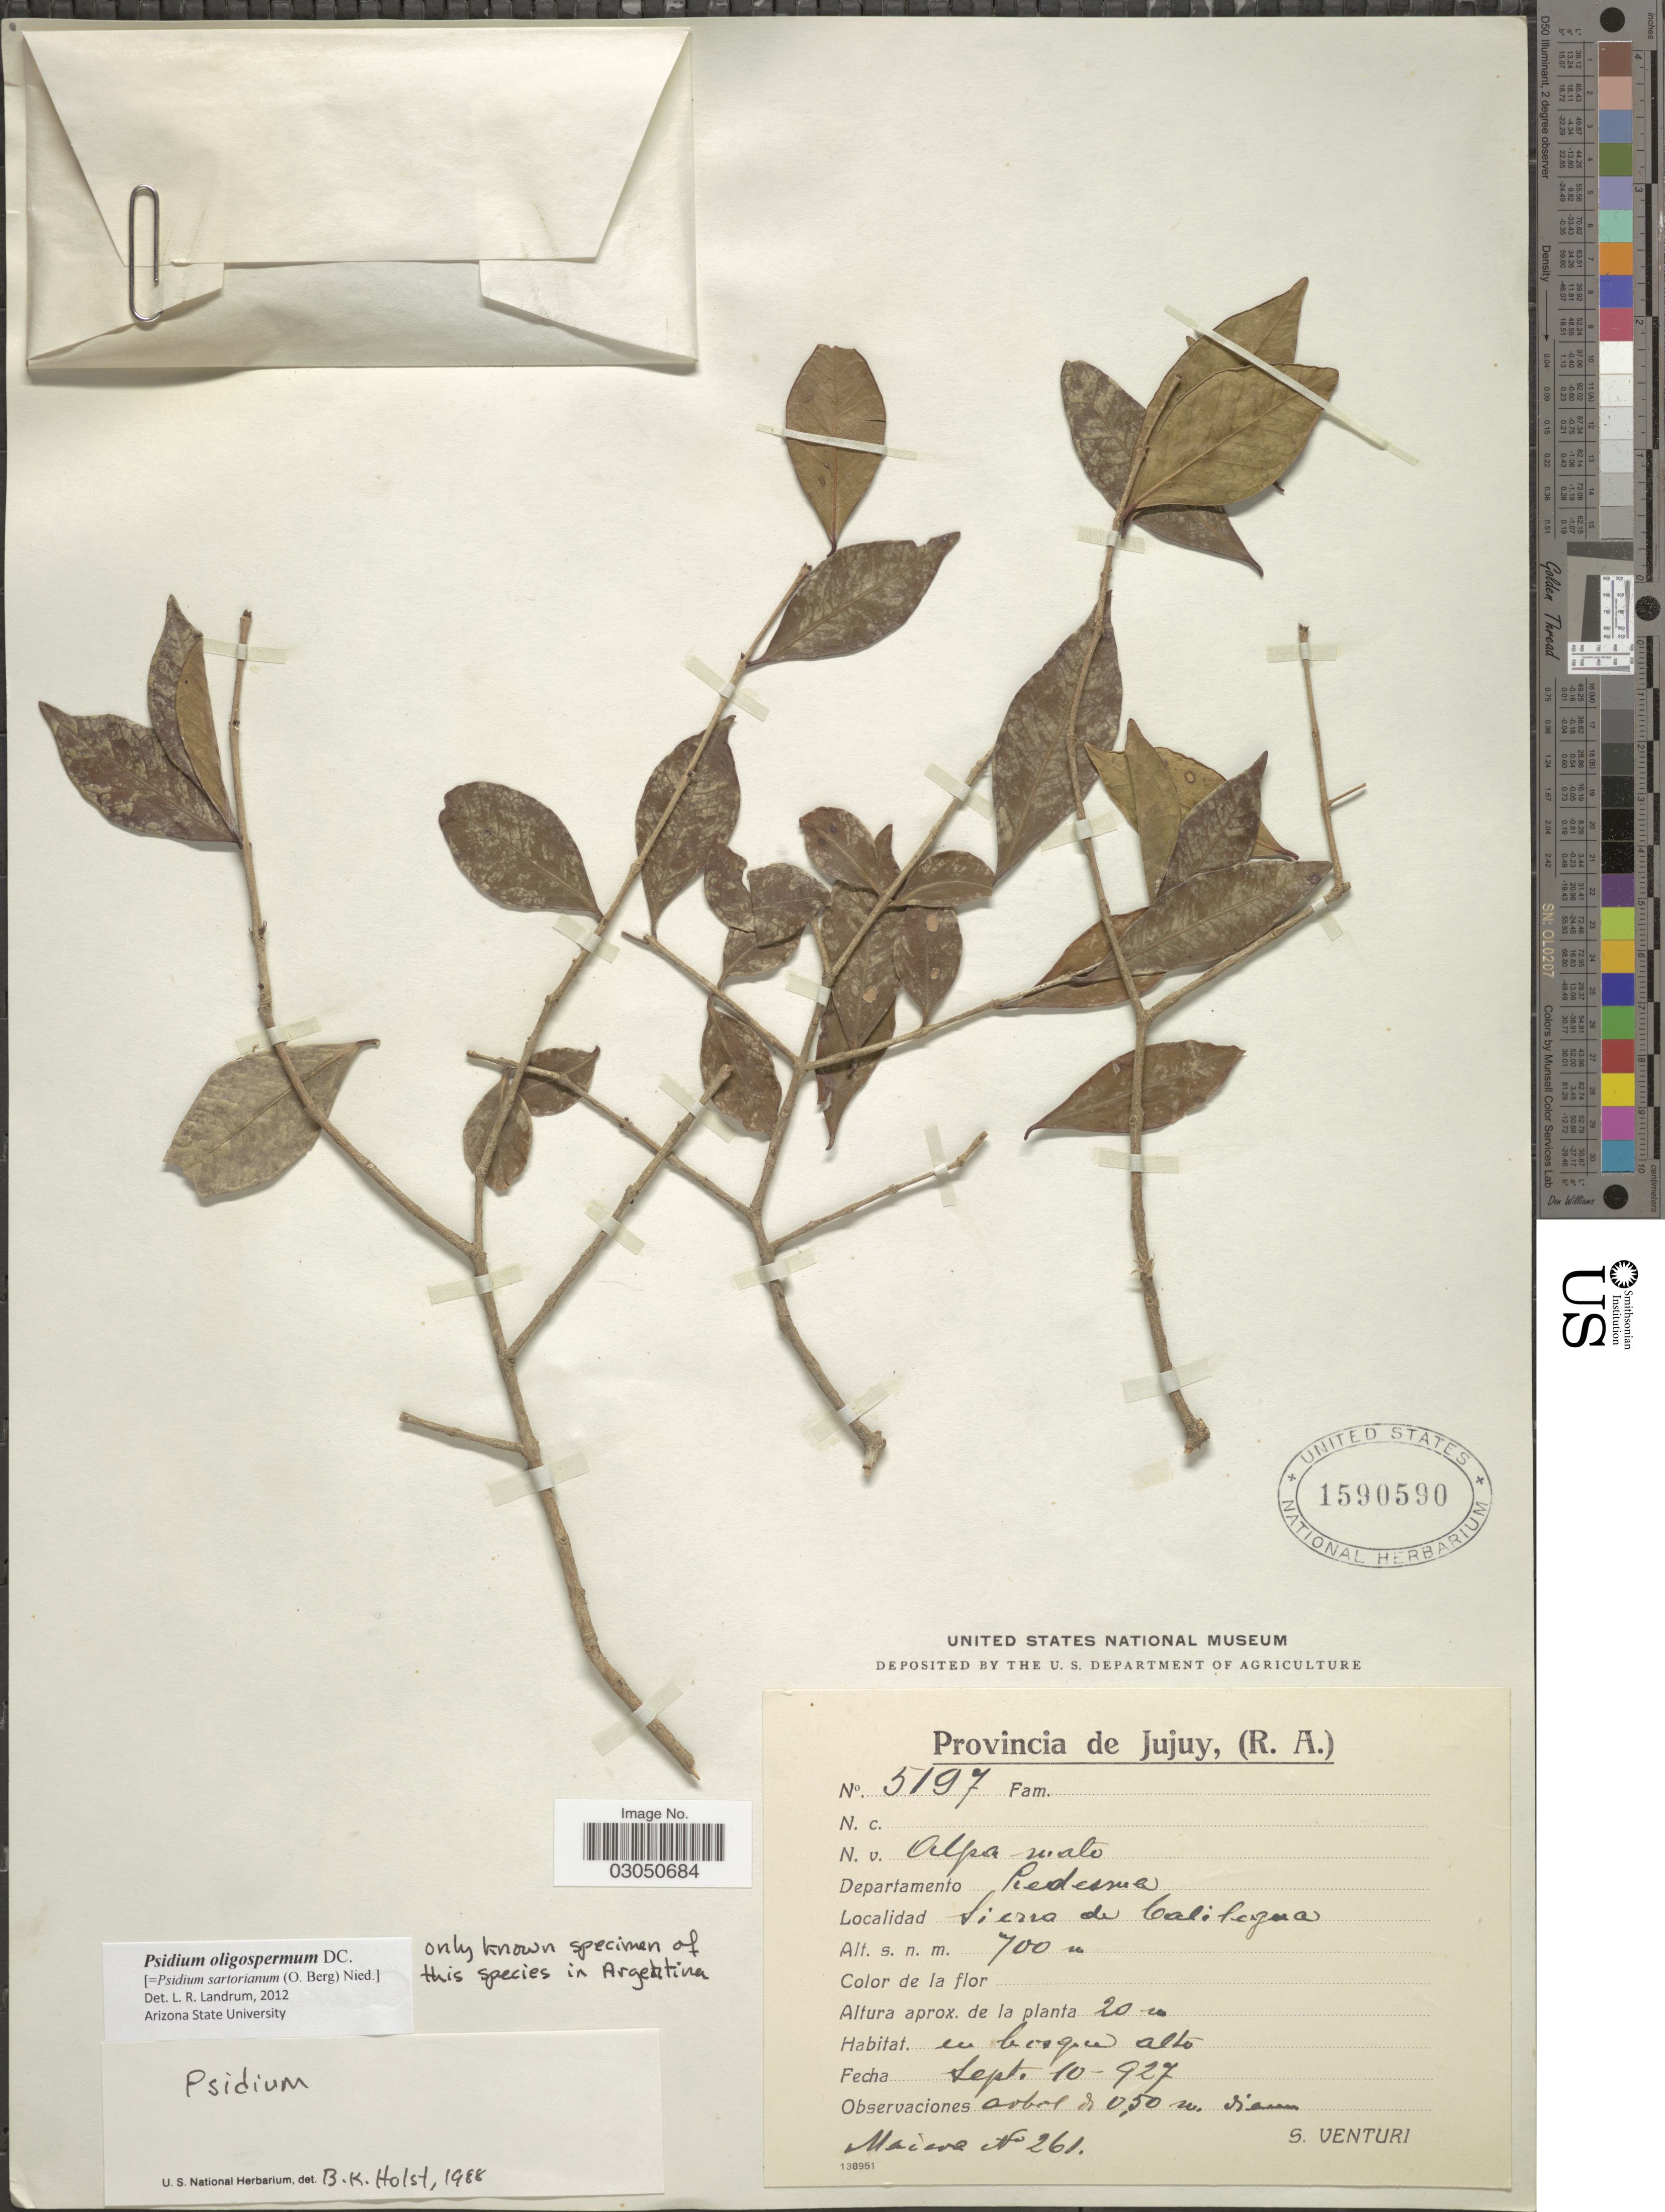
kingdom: Plantae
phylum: Tracheophyta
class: Magnoliopsida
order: Myrtales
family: Myrtaceae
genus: Psidium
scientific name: Psidium oligospermum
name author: Mart. ex DC.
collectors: S. Venturi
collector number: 5197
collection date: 1927-09-10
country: Argentina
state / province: Jujuy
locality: Departamento Ledesma, Sierra de Calilegua.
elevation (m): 700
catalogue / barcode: US 1590590